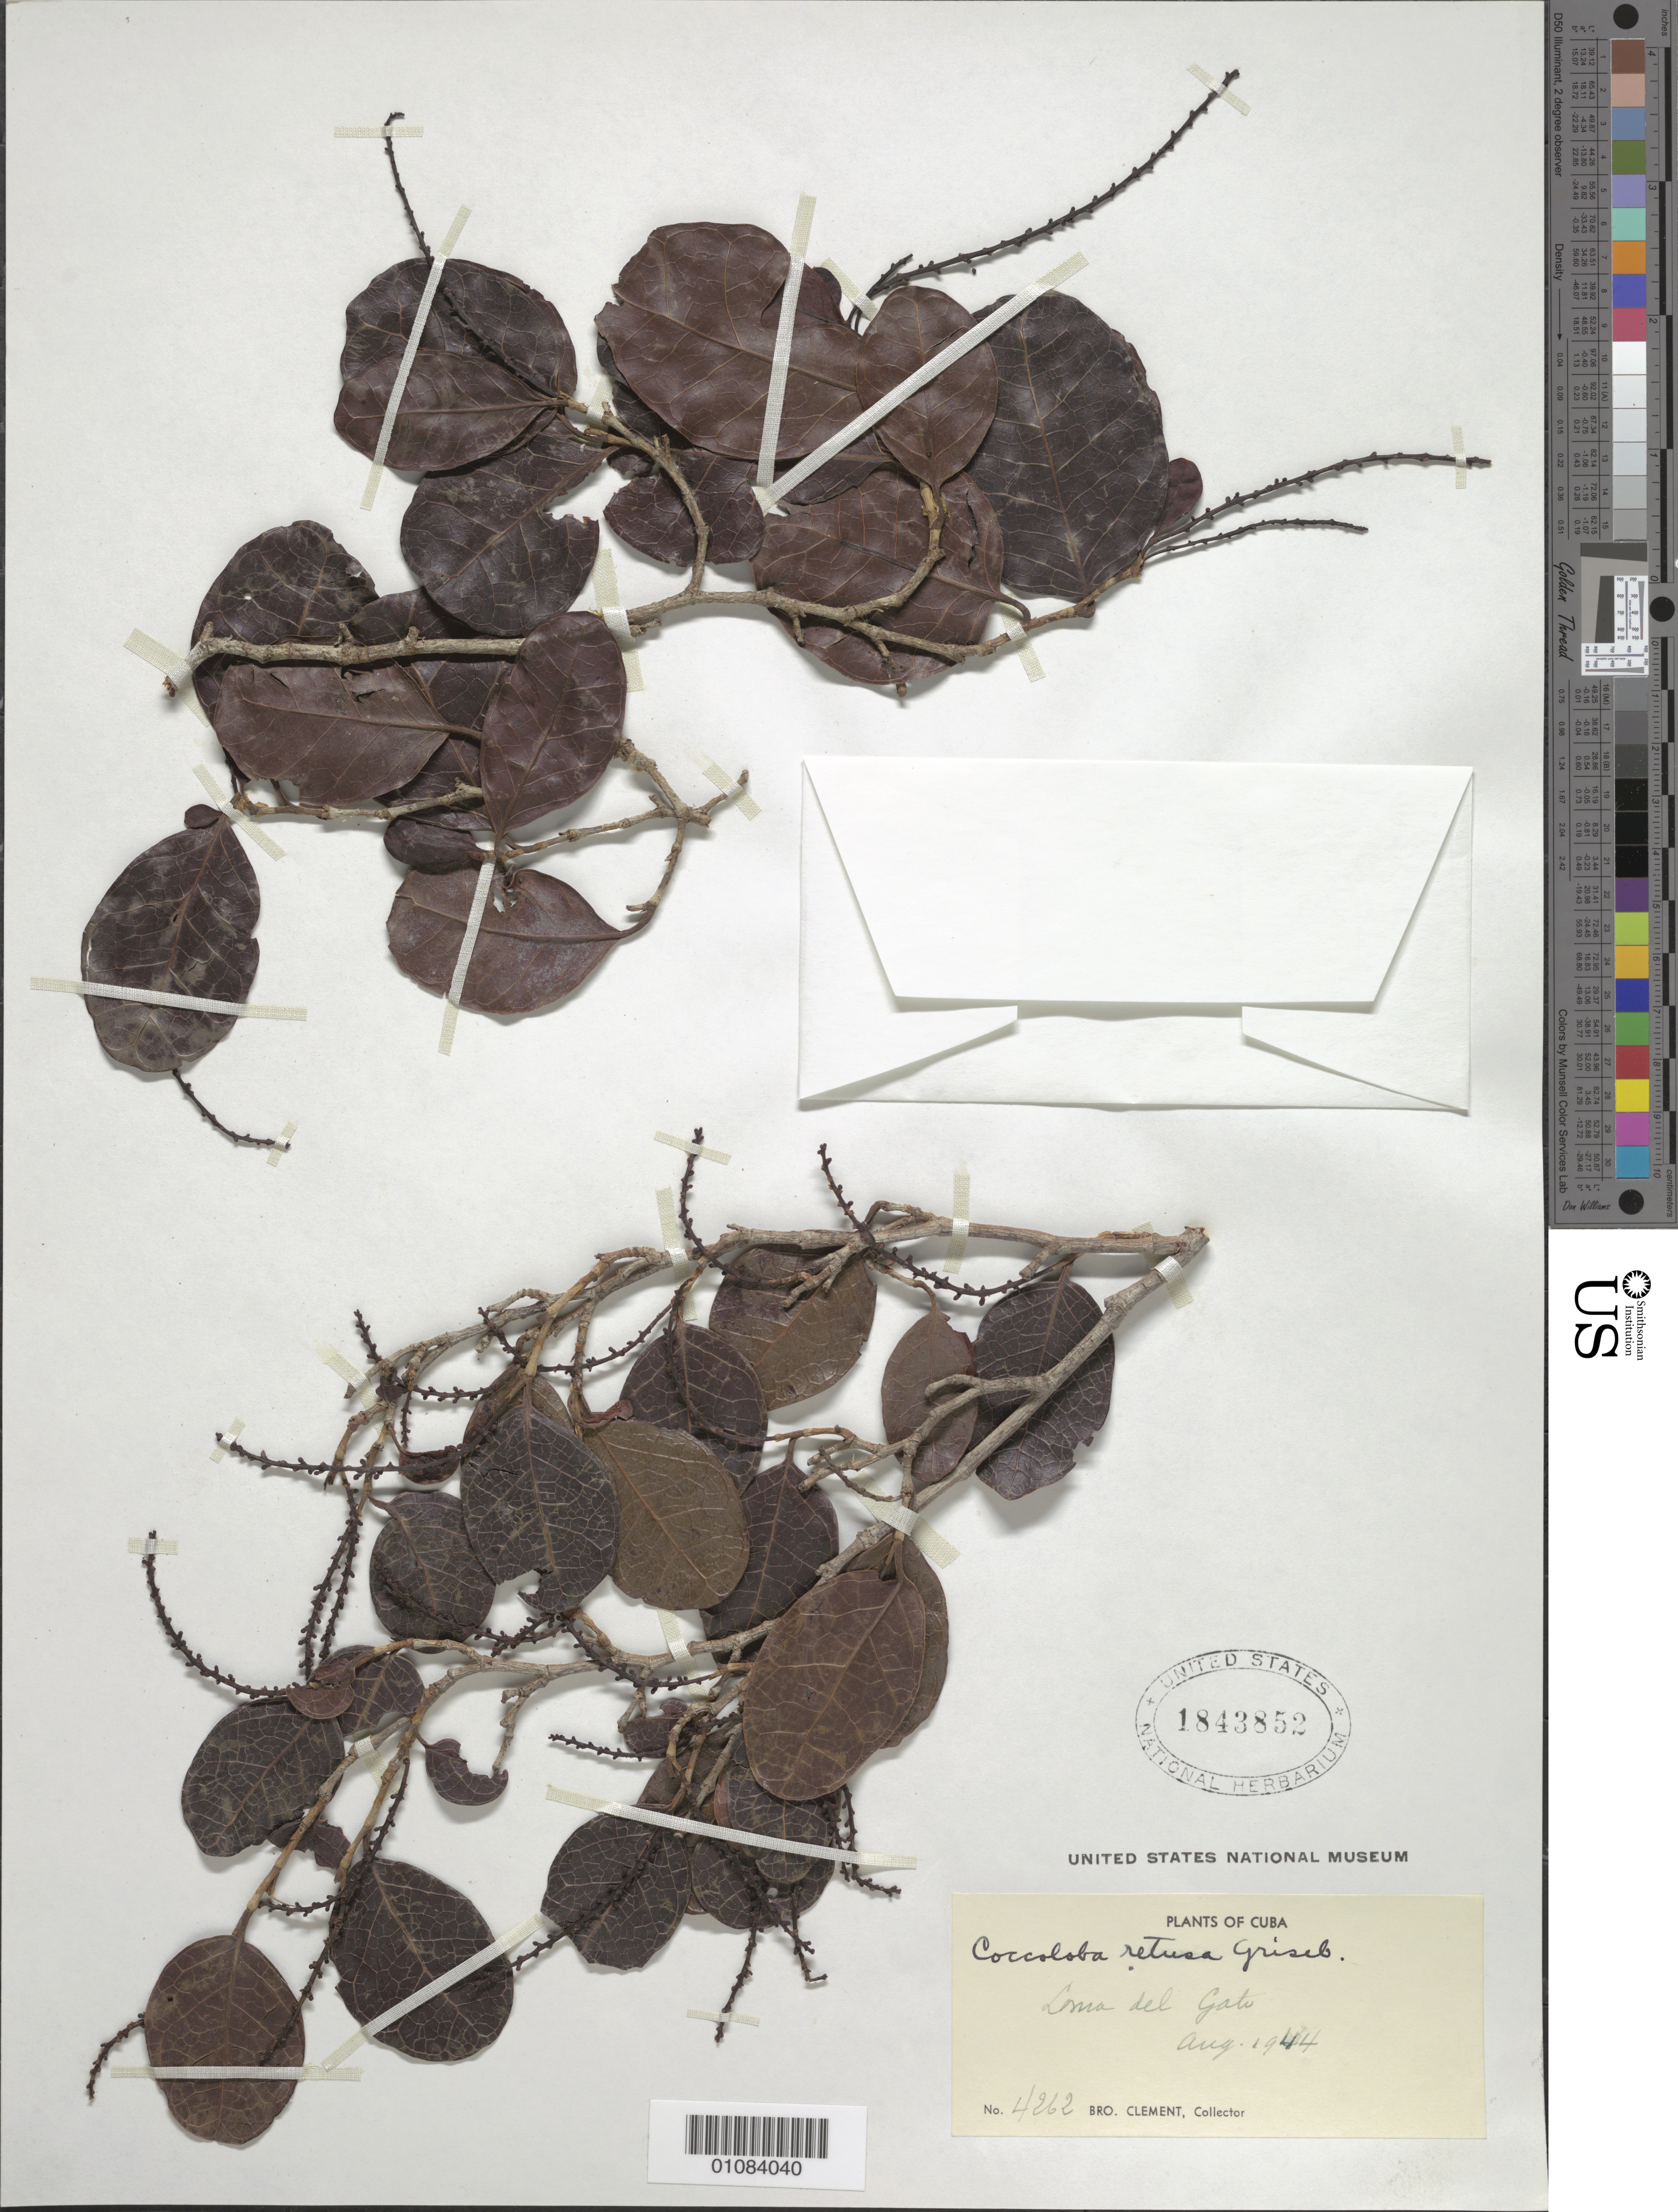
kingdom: Plantae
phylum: Tracheophyta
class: Magnoliopsida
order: Caryophyllales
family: Polygonaceae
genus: Coccoloba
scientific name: Coccoloba retusa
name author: Griseb.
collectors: B. Clement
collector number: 4262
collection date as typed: Aug 1944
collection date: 1944-08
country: Cuba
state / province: Santiago de Cuba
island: Cuba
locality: Loma del Gato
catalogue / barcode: US 1843852